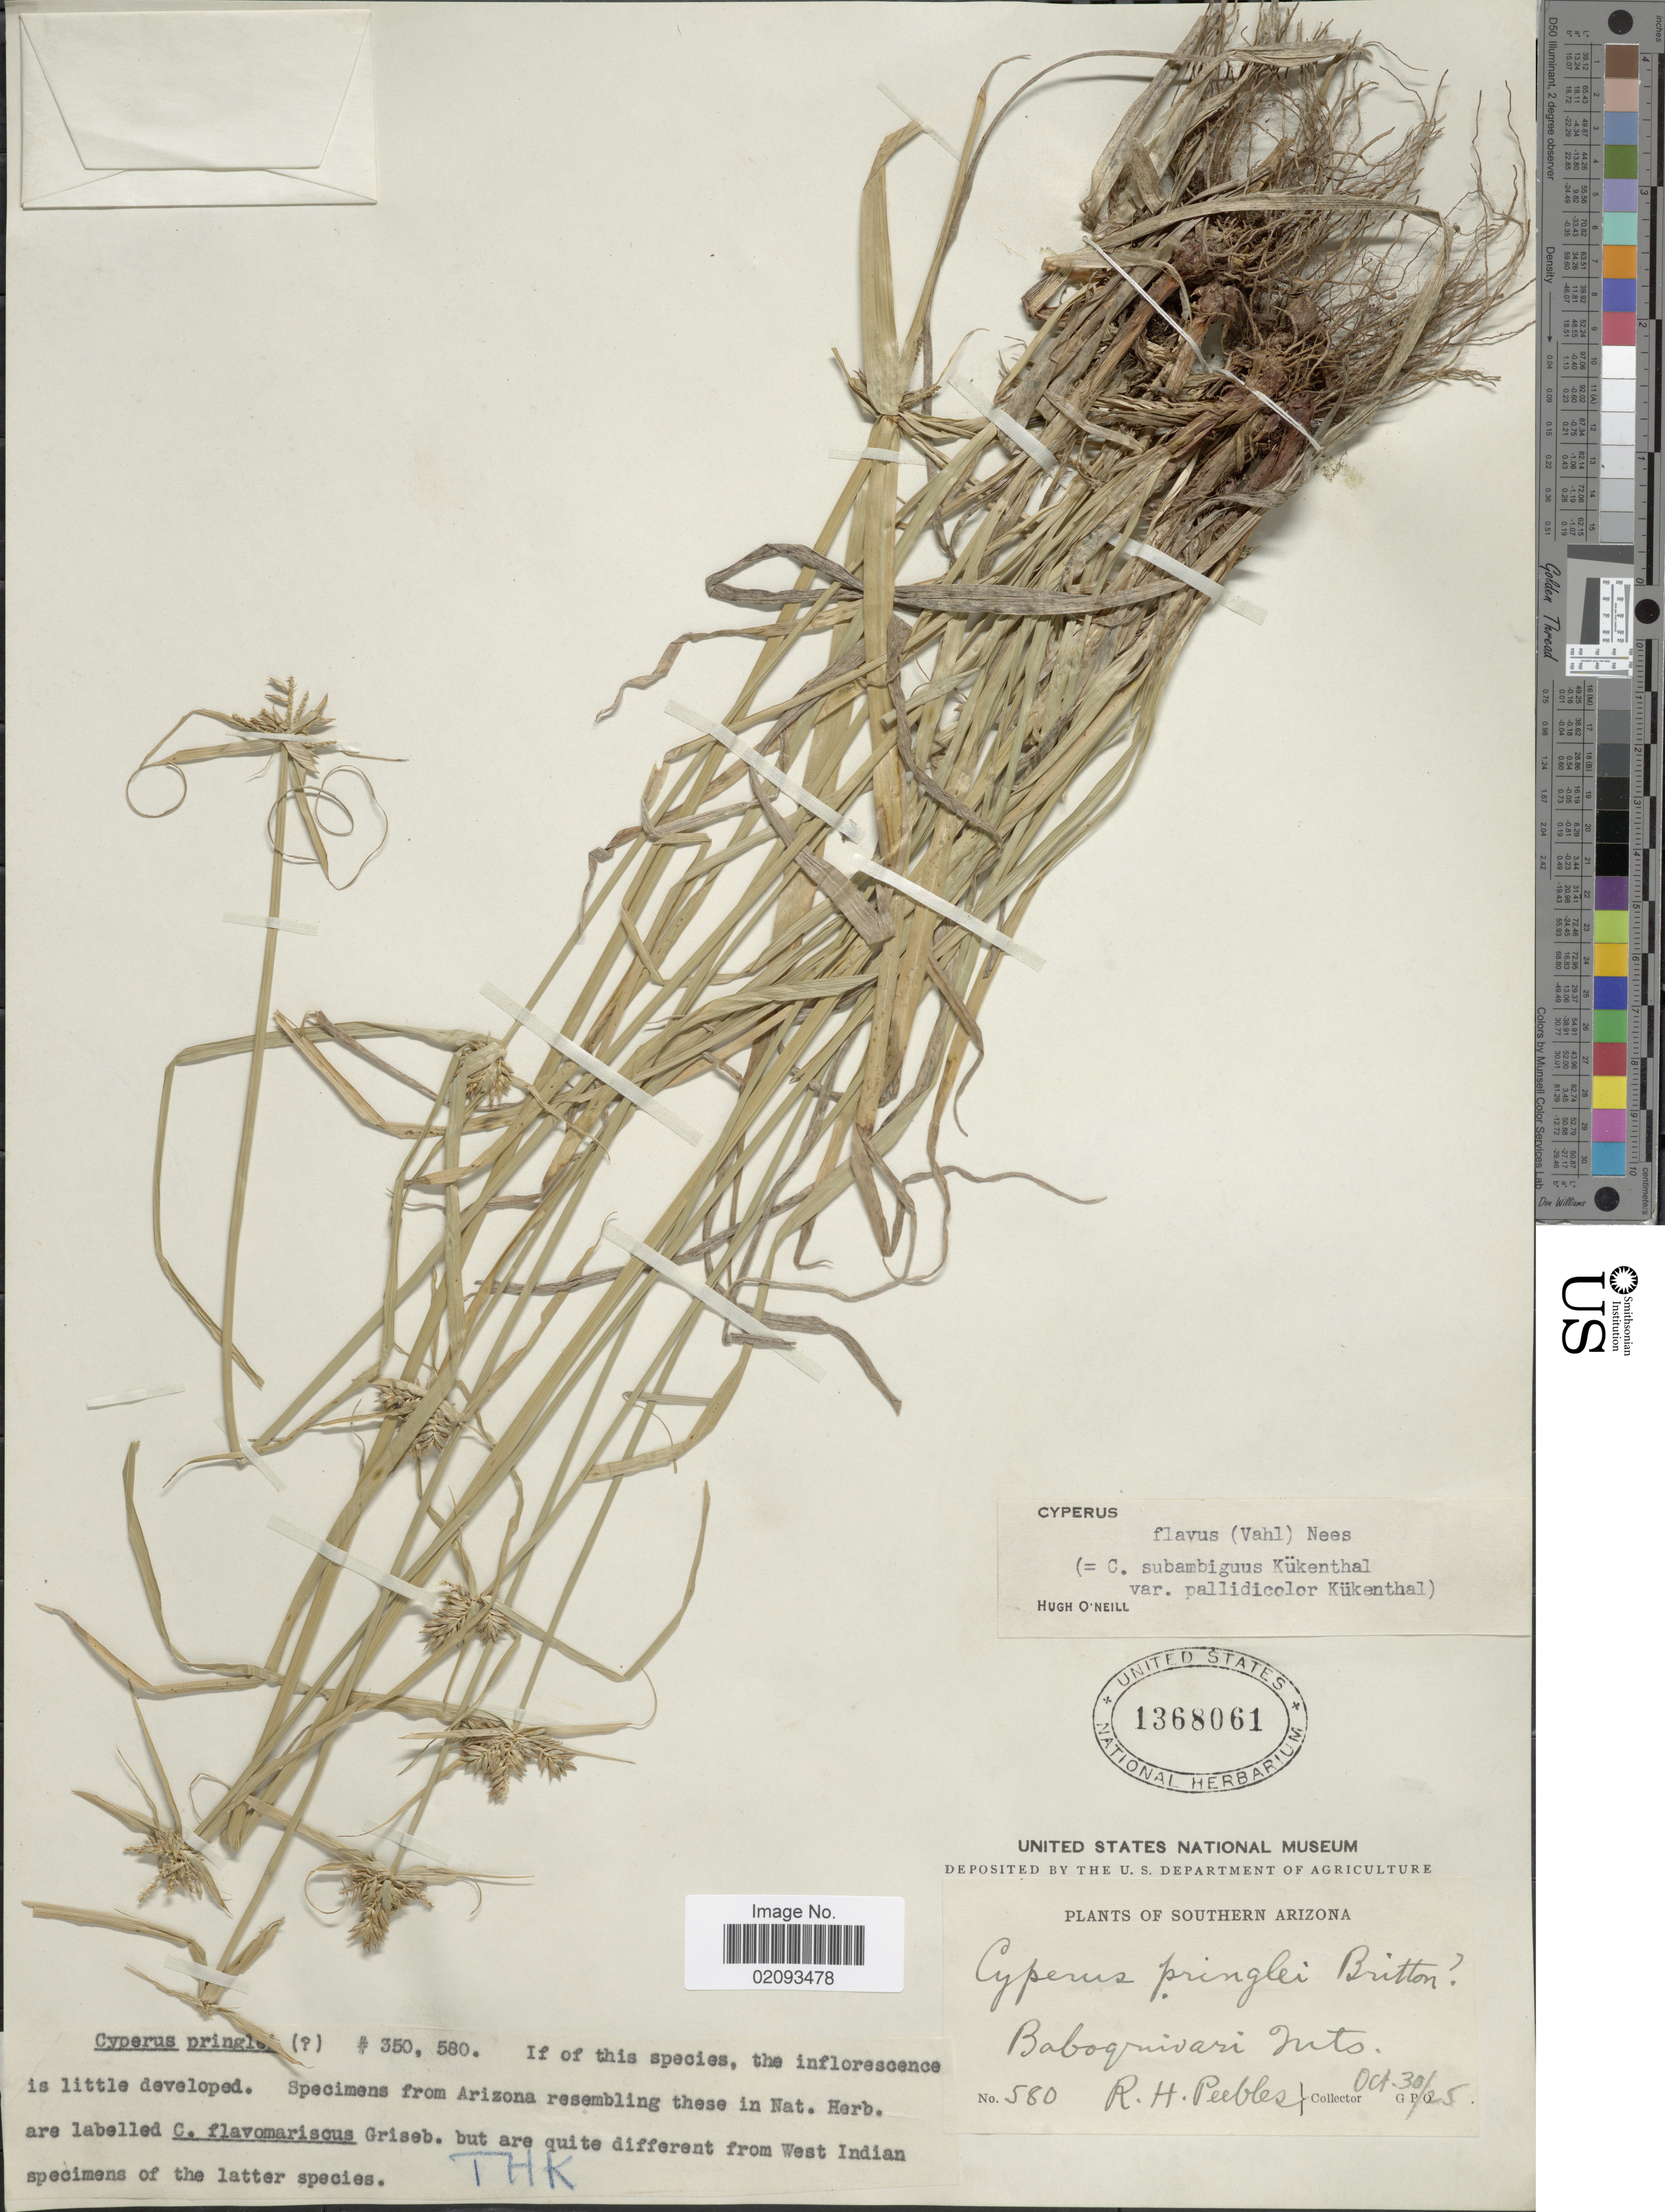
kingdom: Plantae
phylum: Tracheophyta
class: Liliopsida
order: Poales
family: Cyperaceae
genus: Cyperus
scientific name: Cyperus aggregatus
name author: (Willd.) Endl.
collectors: R. H. Peebles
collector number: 580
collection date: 1925-10-30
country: United States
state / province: Arizona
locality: Southern Arizona, Baboquivari Mts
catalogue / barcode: US 1368061